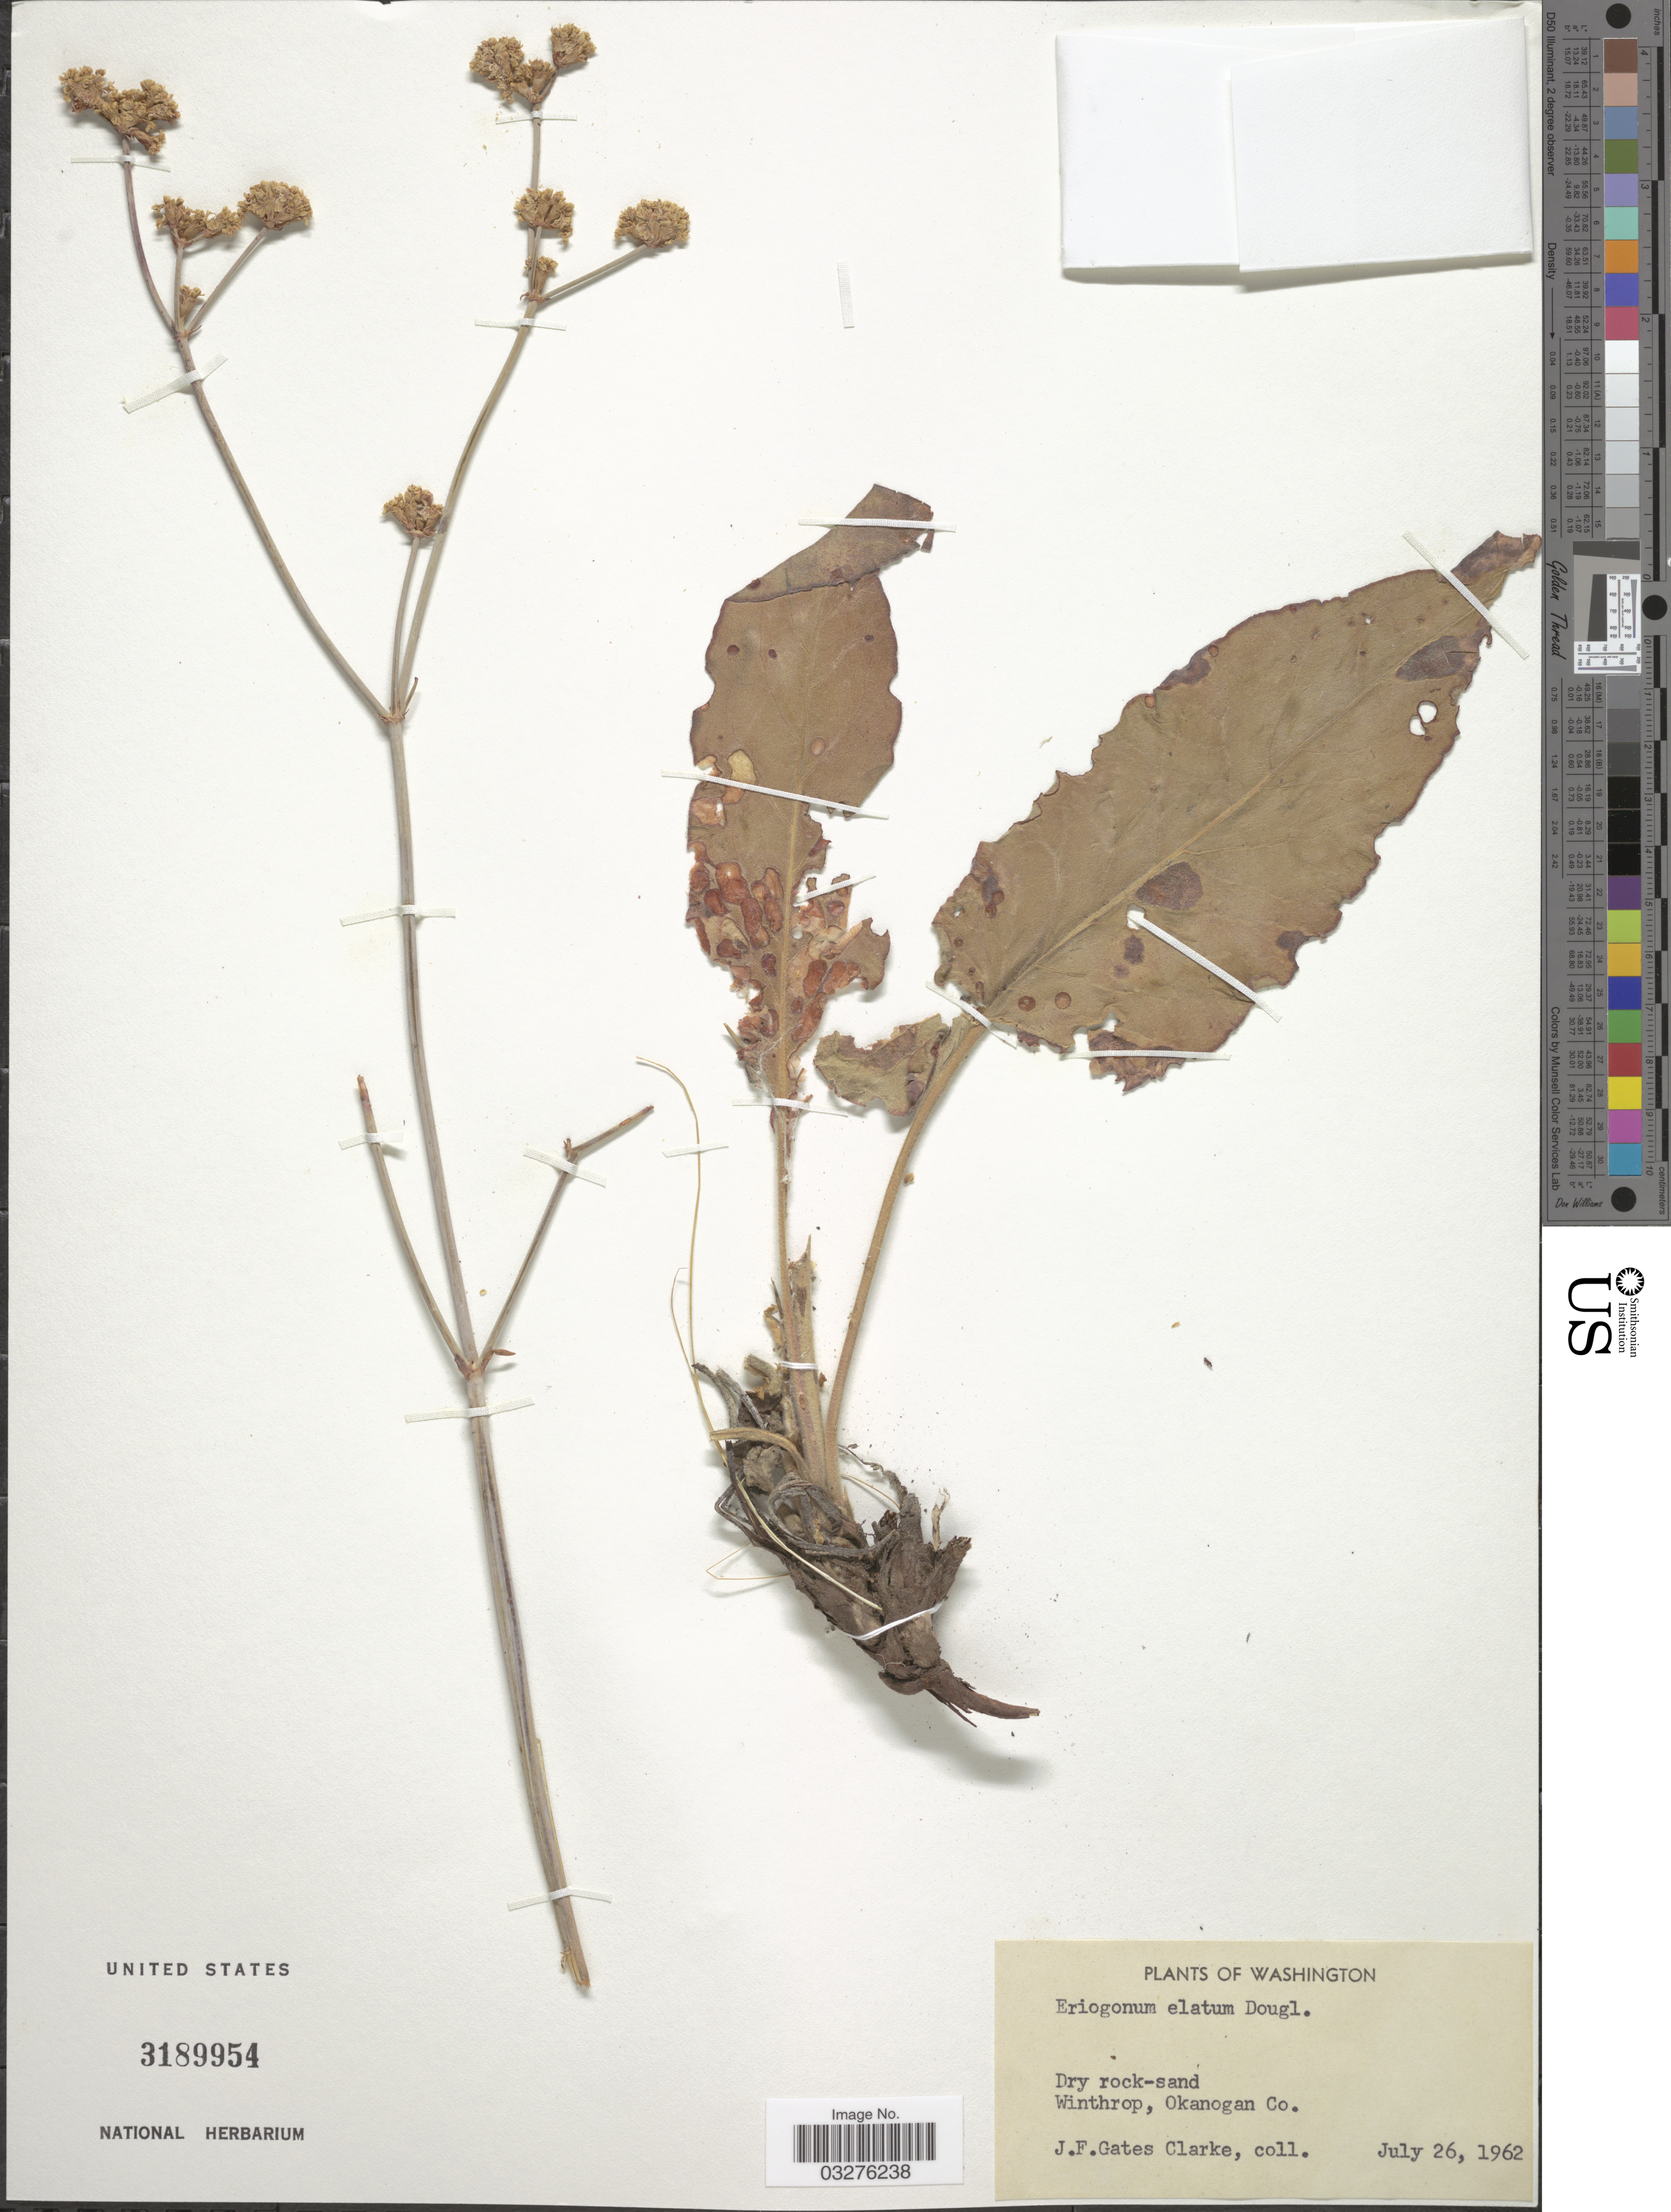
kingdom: Plantae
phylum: Tracheophyta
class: Magnoliopsida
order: Caryophyllales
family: Polygonaceae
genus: Eriogonum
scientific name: Eriogonum elatum var. elatum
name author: Douglas ex Benth.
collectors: J. F. Gates-Clarke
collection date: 1962-07-26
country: United States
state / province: Washington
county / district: Okanogan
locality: Dry rock-sand Winthrop, Okanogan Co.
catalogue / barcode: US 3189954